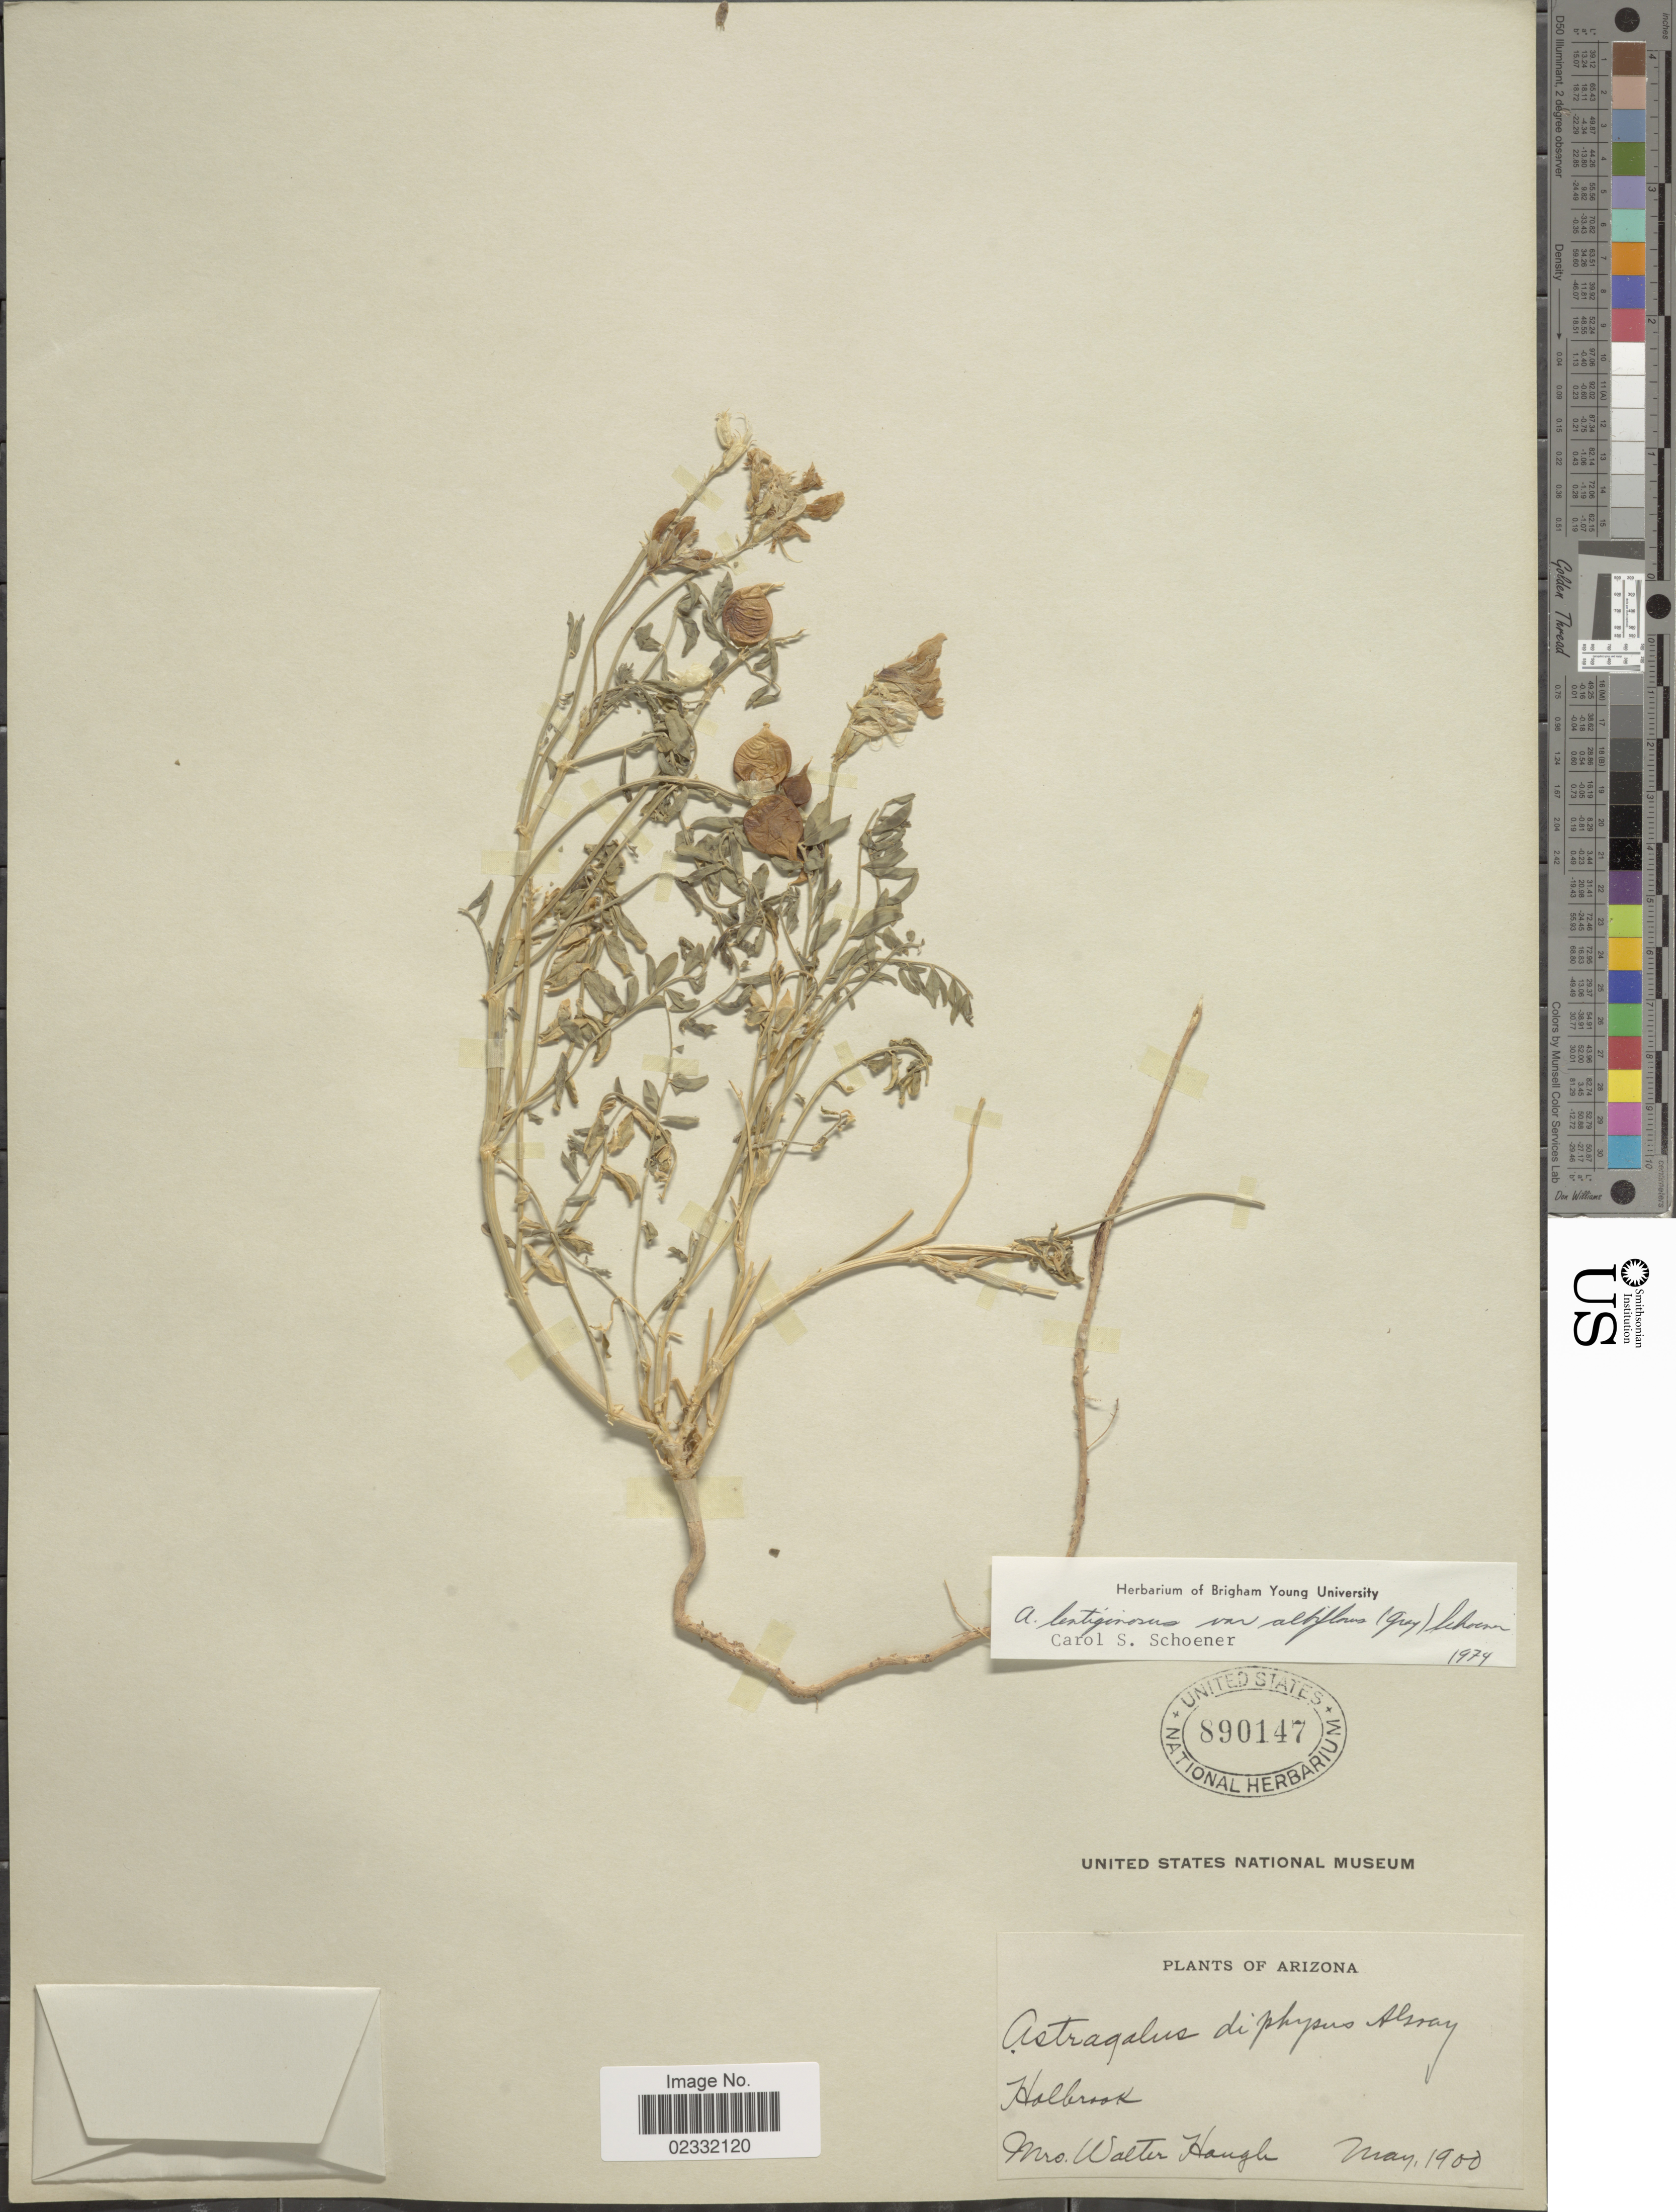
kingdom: Plantae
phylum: Tracheophyta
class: Magnoliopsida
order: Fabales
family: Fabaceae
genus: Astragalus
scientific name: Astragalus lentiginosus var. albiflorus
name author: (A. Gray) Schoener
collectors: Mrs W. Hough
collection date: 1900-05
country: United States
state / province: Arizona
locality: Holbrook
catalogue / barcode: US 890147